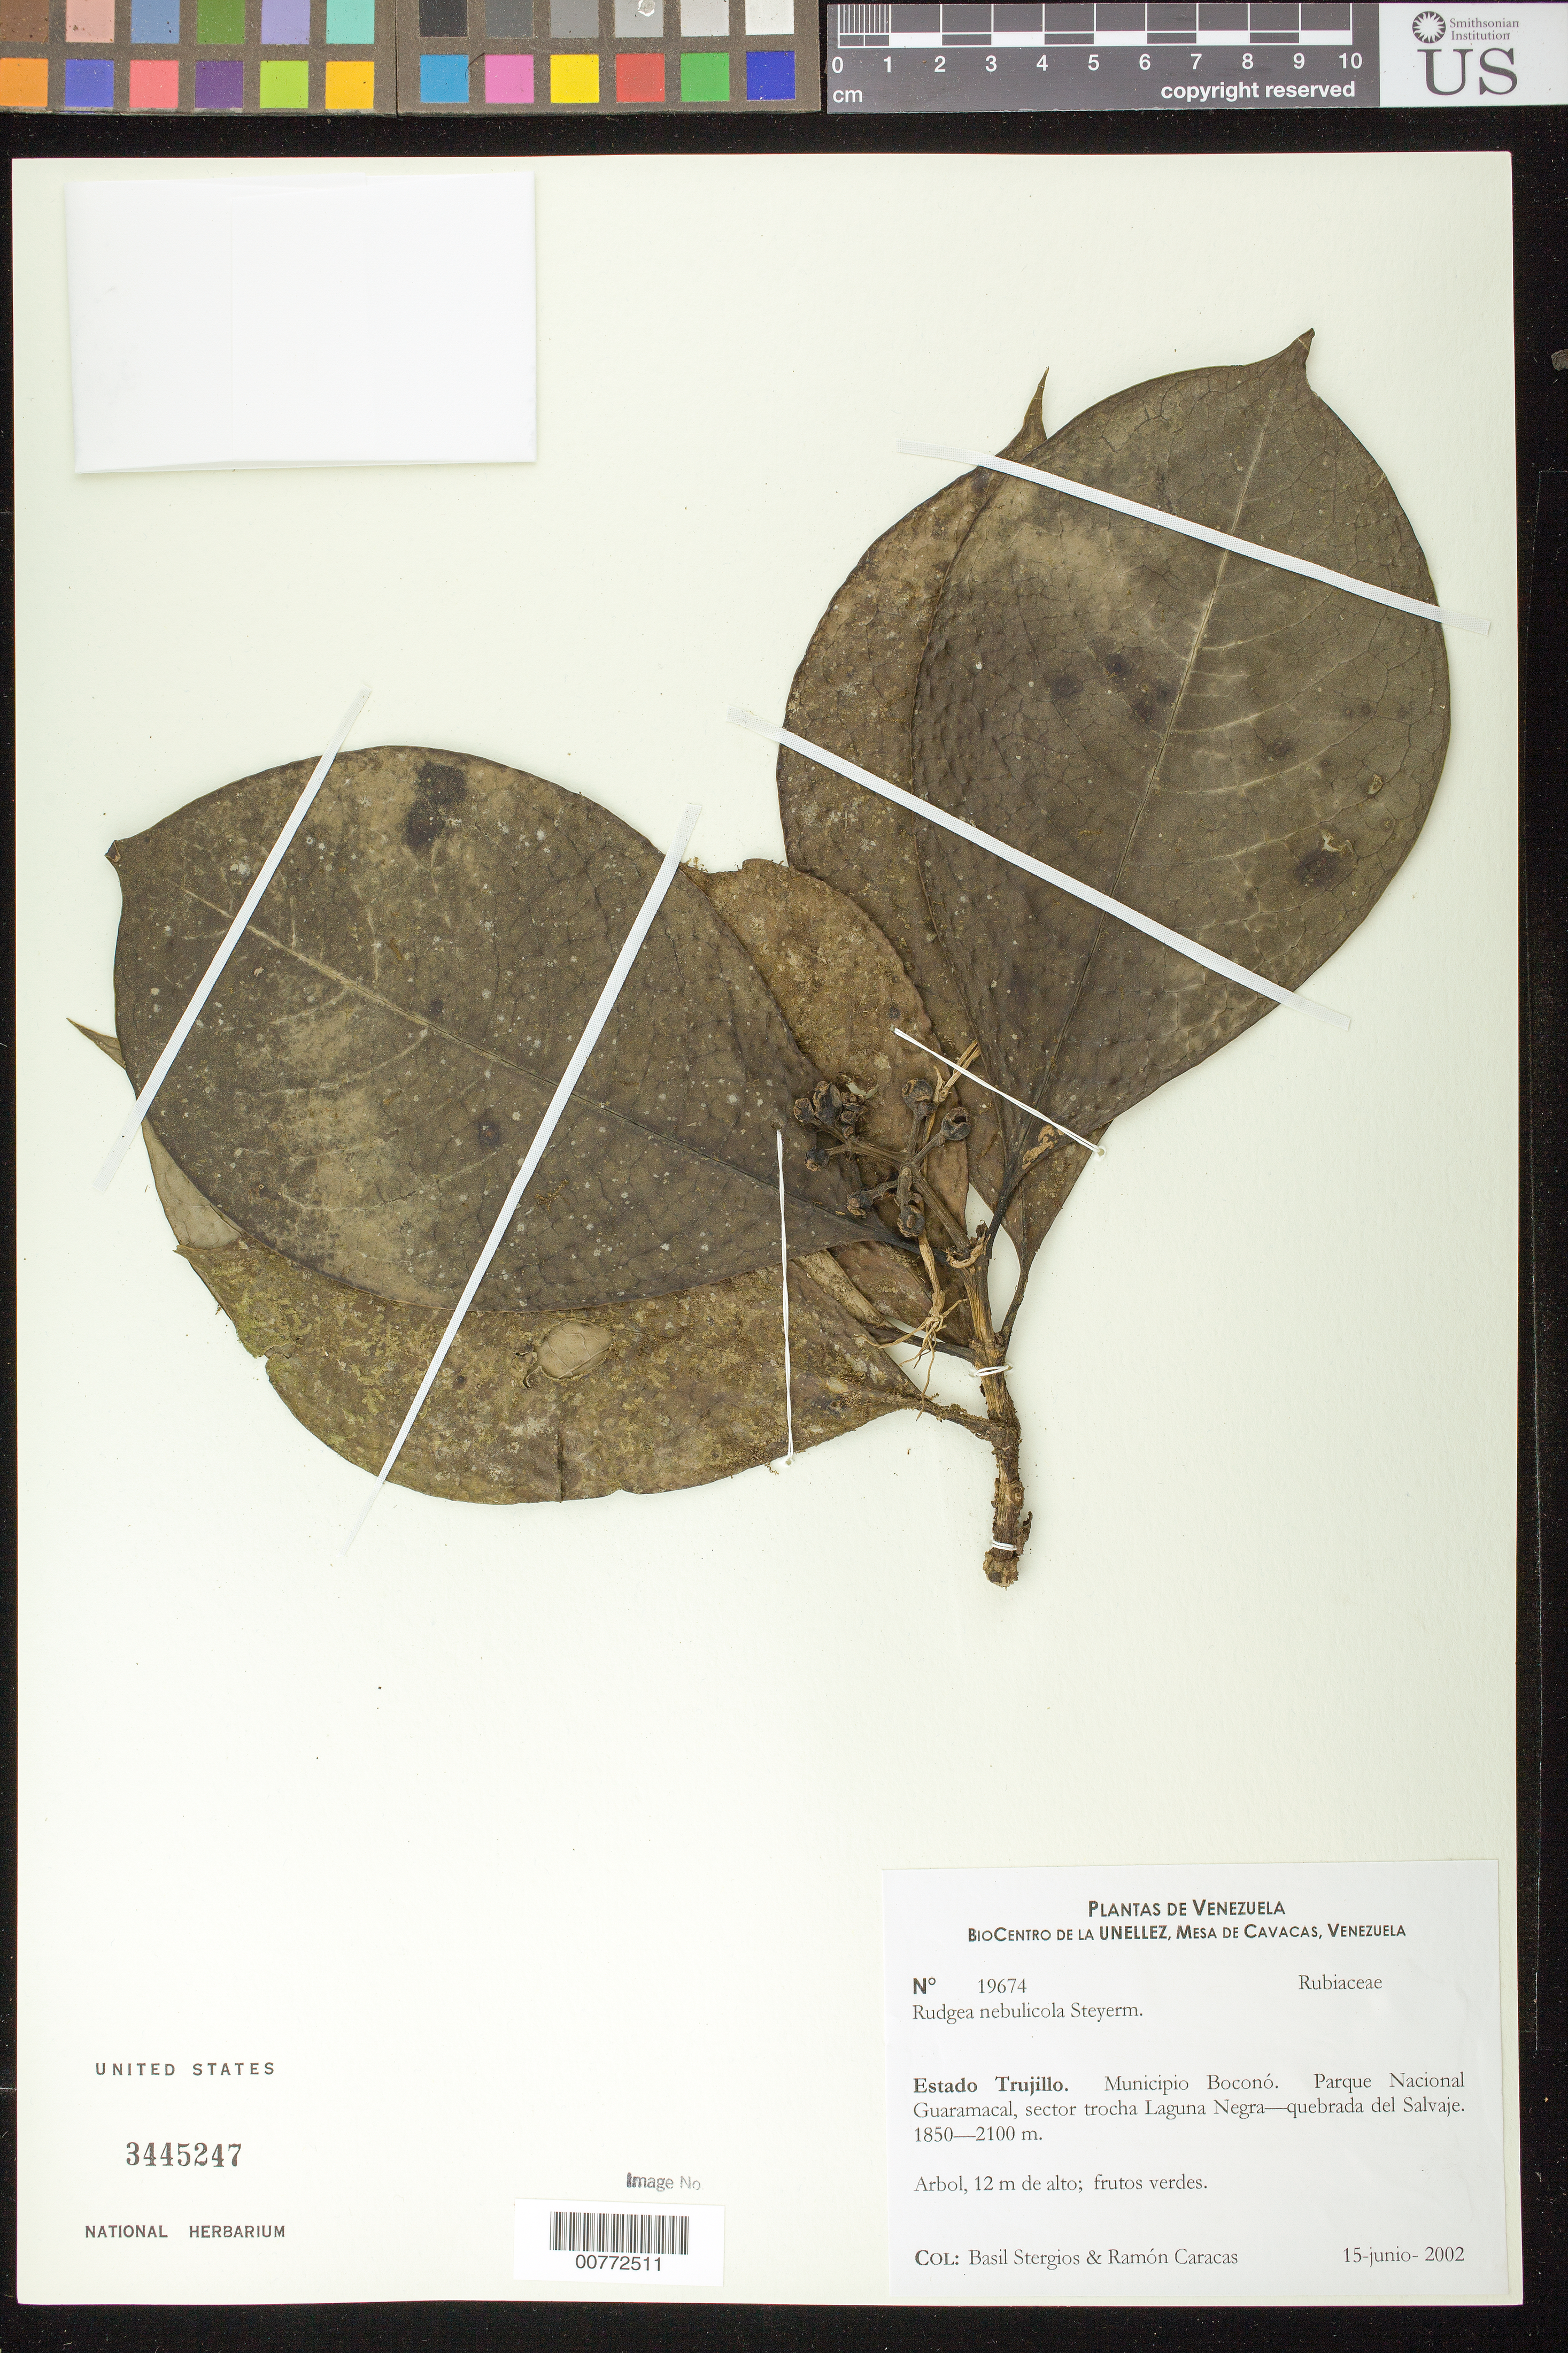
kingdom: Plantae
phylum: Tracheophyta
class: Magnoliopsida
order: Gentianales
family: Rubiaceae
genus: Rudgea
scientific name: Rudgea nebulicola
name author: Steyerm.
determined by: Stergios, B. G.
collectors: B. G. Stergios & R. Caracas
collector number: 19674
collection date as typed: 15 Jun 2002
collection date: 2002-06-15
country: Venezuela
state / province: Trujillo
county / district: Boconó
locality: Parque Nacional Guaramacal, sector quebrada del Salvaje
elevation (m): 1850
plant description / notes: K, MO, PORT, US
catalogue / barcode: US 3445247